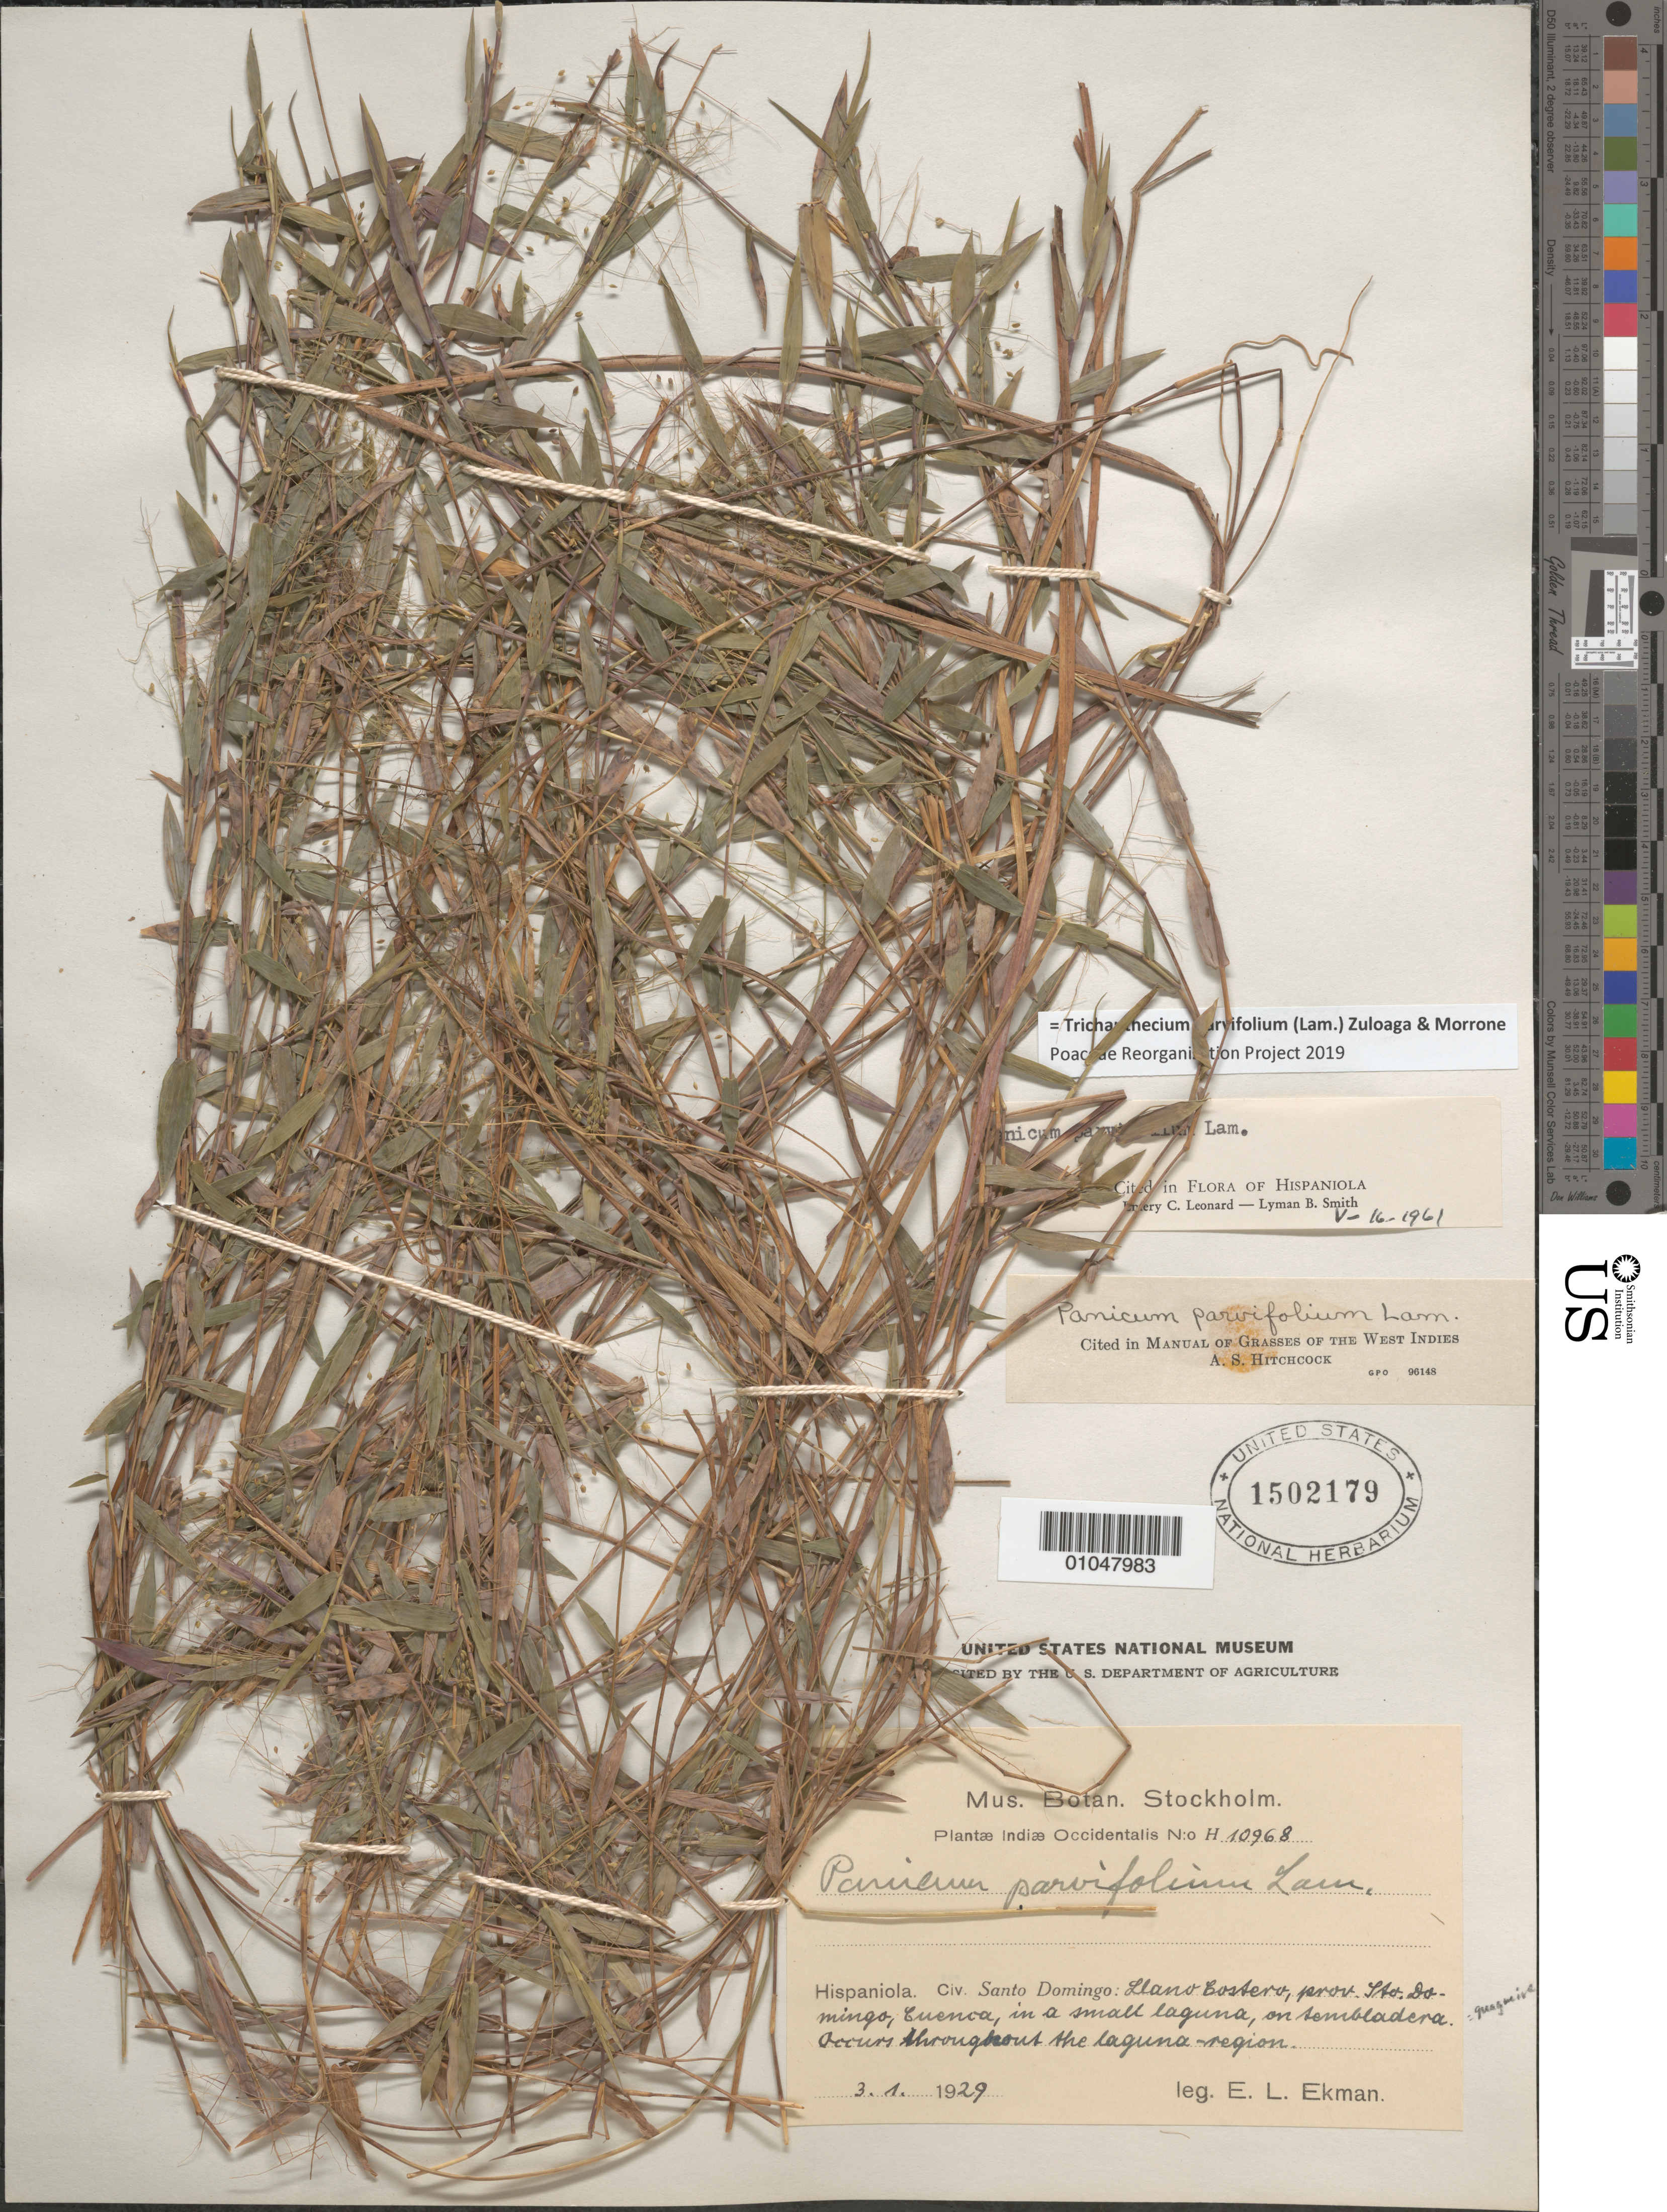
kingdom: Plantae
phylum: Tracheophyta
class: Liliopsida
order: Poales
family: Poaceae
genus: Panicum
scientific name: Panicum parvifolium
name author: Lam.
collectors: E. L. Ekman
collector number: H 10968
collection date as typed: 03 Jan 1929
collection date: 1929-01-03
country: Dominican Republic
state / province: Distrito Nacional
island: Hispaniola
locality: Llano Costero, Cuenca, in a small laguna, on Sembladera [sp]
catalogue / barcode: US 1502179